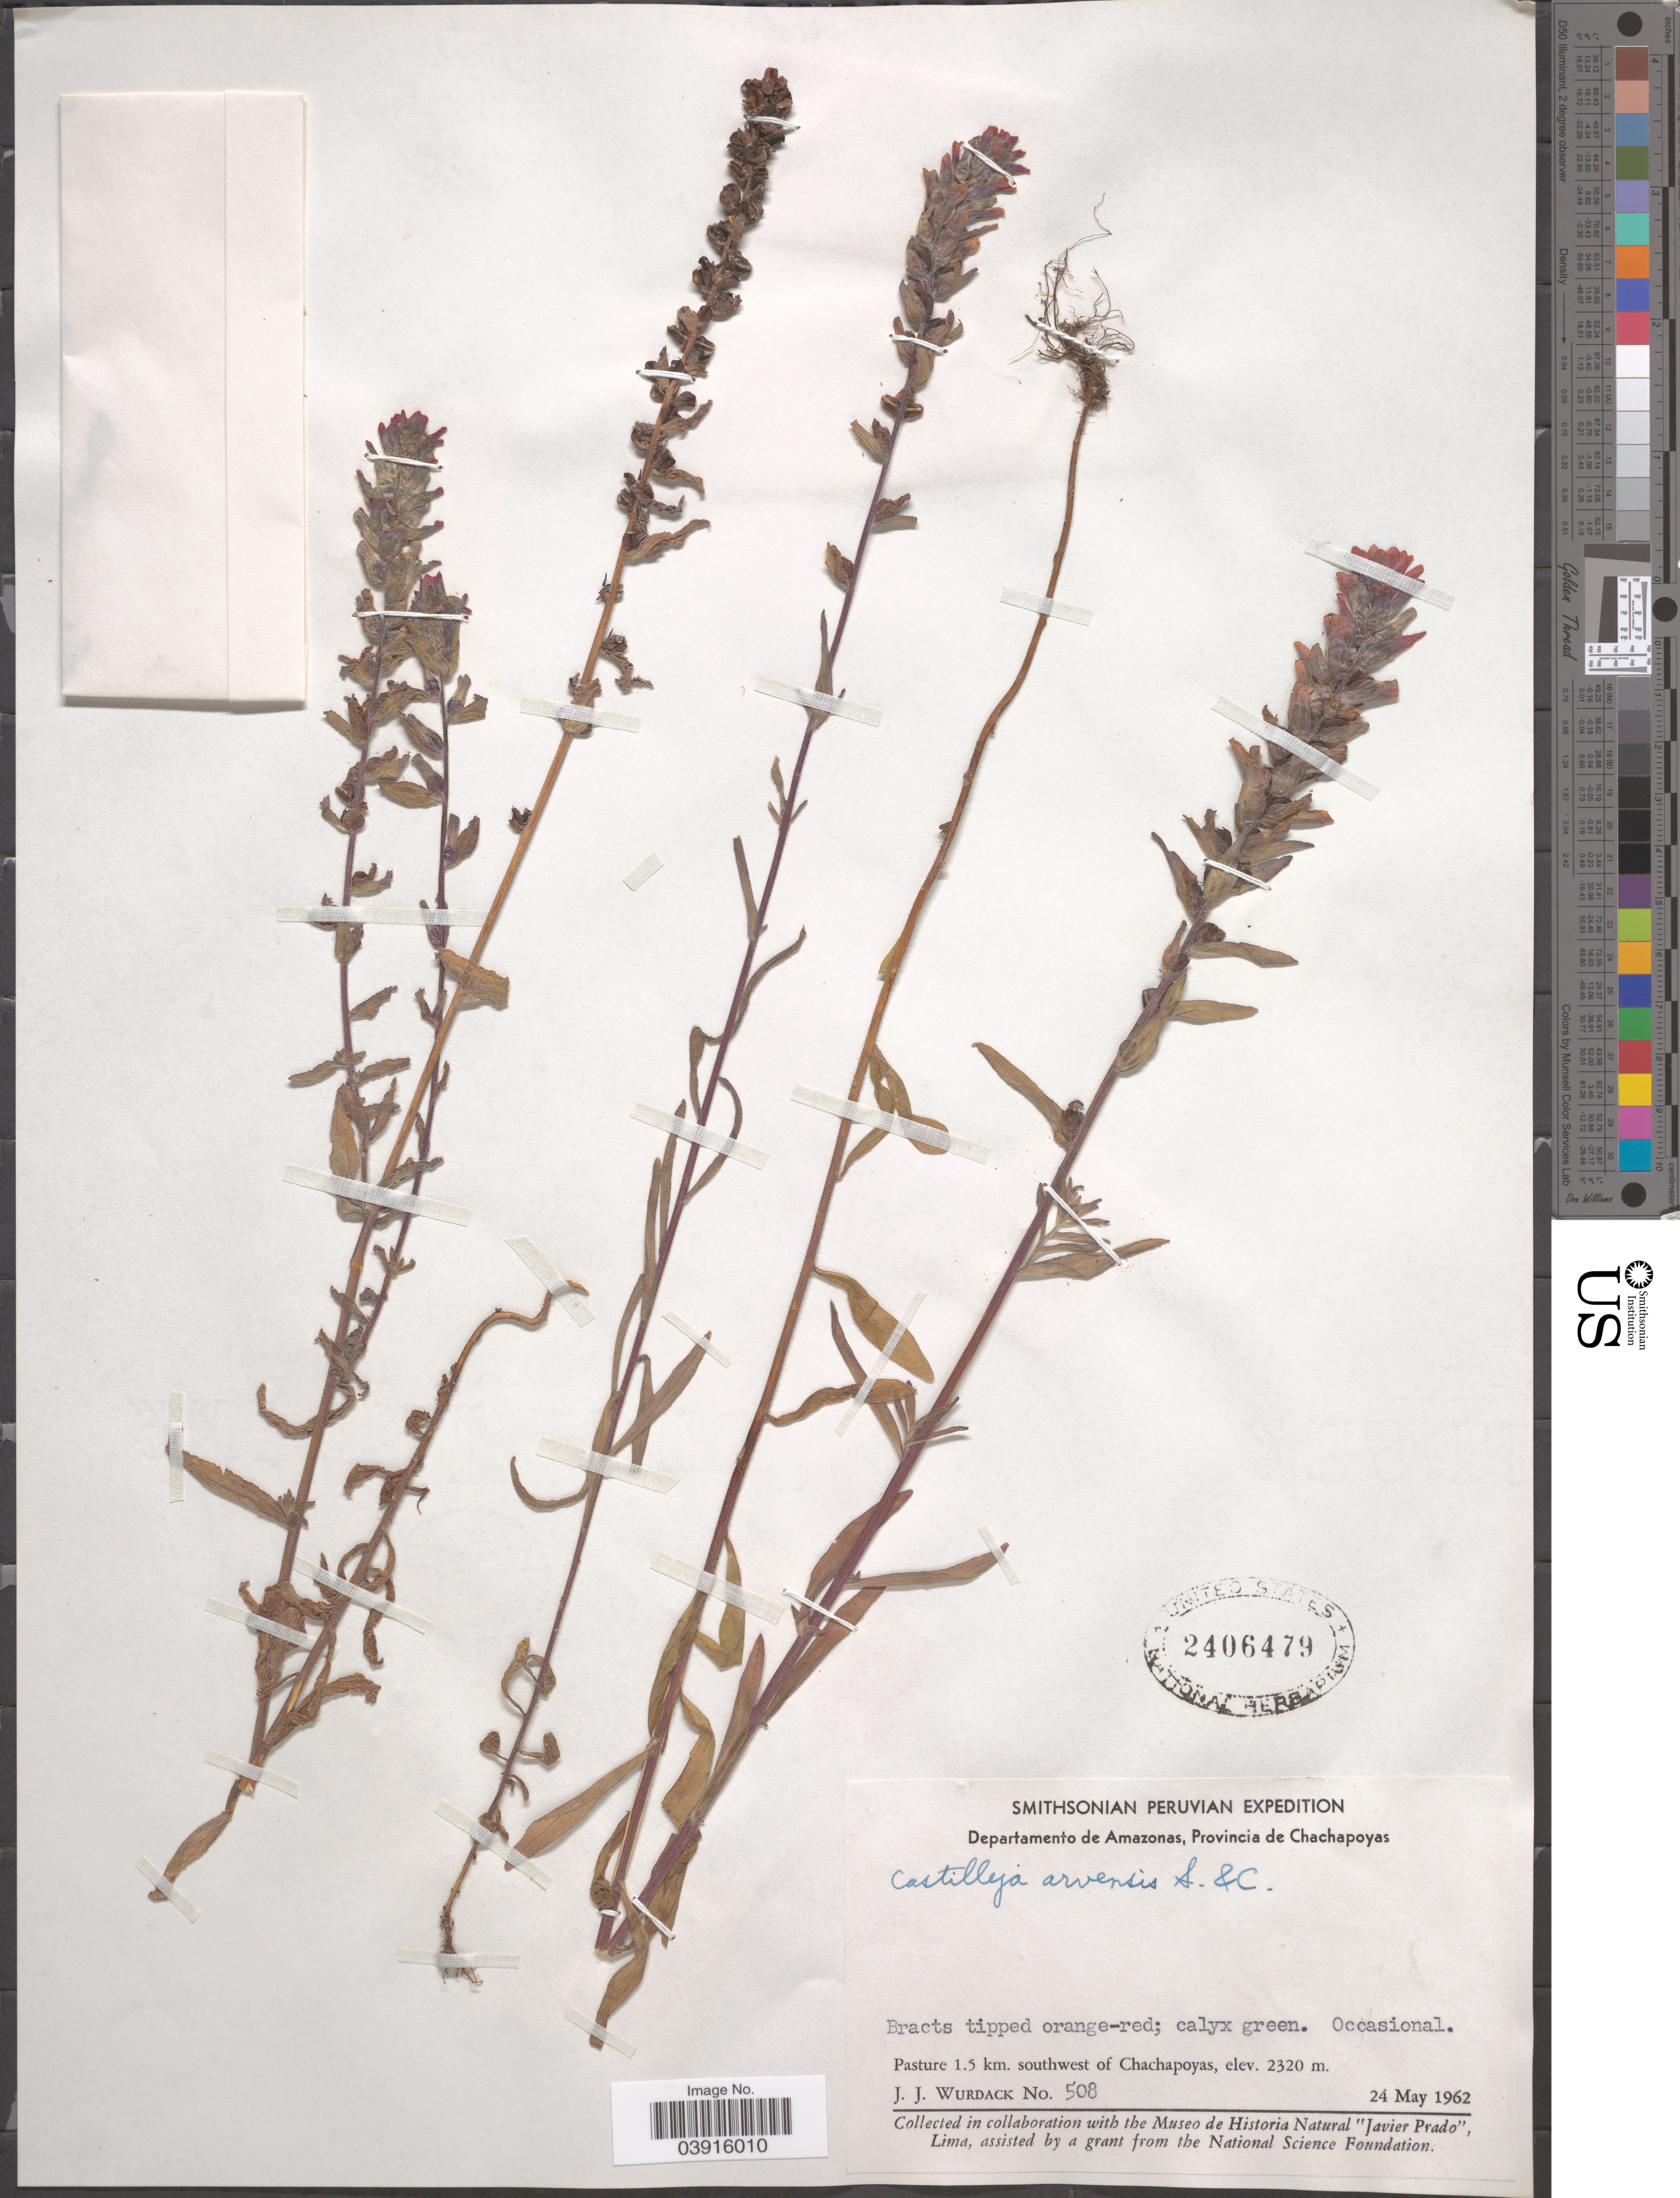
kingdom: Plantae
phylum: Tracheophyta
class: Magnoliopsida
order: Lamiales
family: Orobanchaceae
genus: Castilleja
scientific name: Castilleja arvensis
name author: Schltdl. & Cham.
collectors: J. J. Wurdack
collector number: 508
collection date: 1962-05-24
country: Peru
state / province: Amazonas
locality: Departamento de Amazonas, Provincia de Chachapoyas. Pasture 1.5 km. southwest of Chachapoyas.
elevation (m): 2320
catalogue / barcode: US 2406479